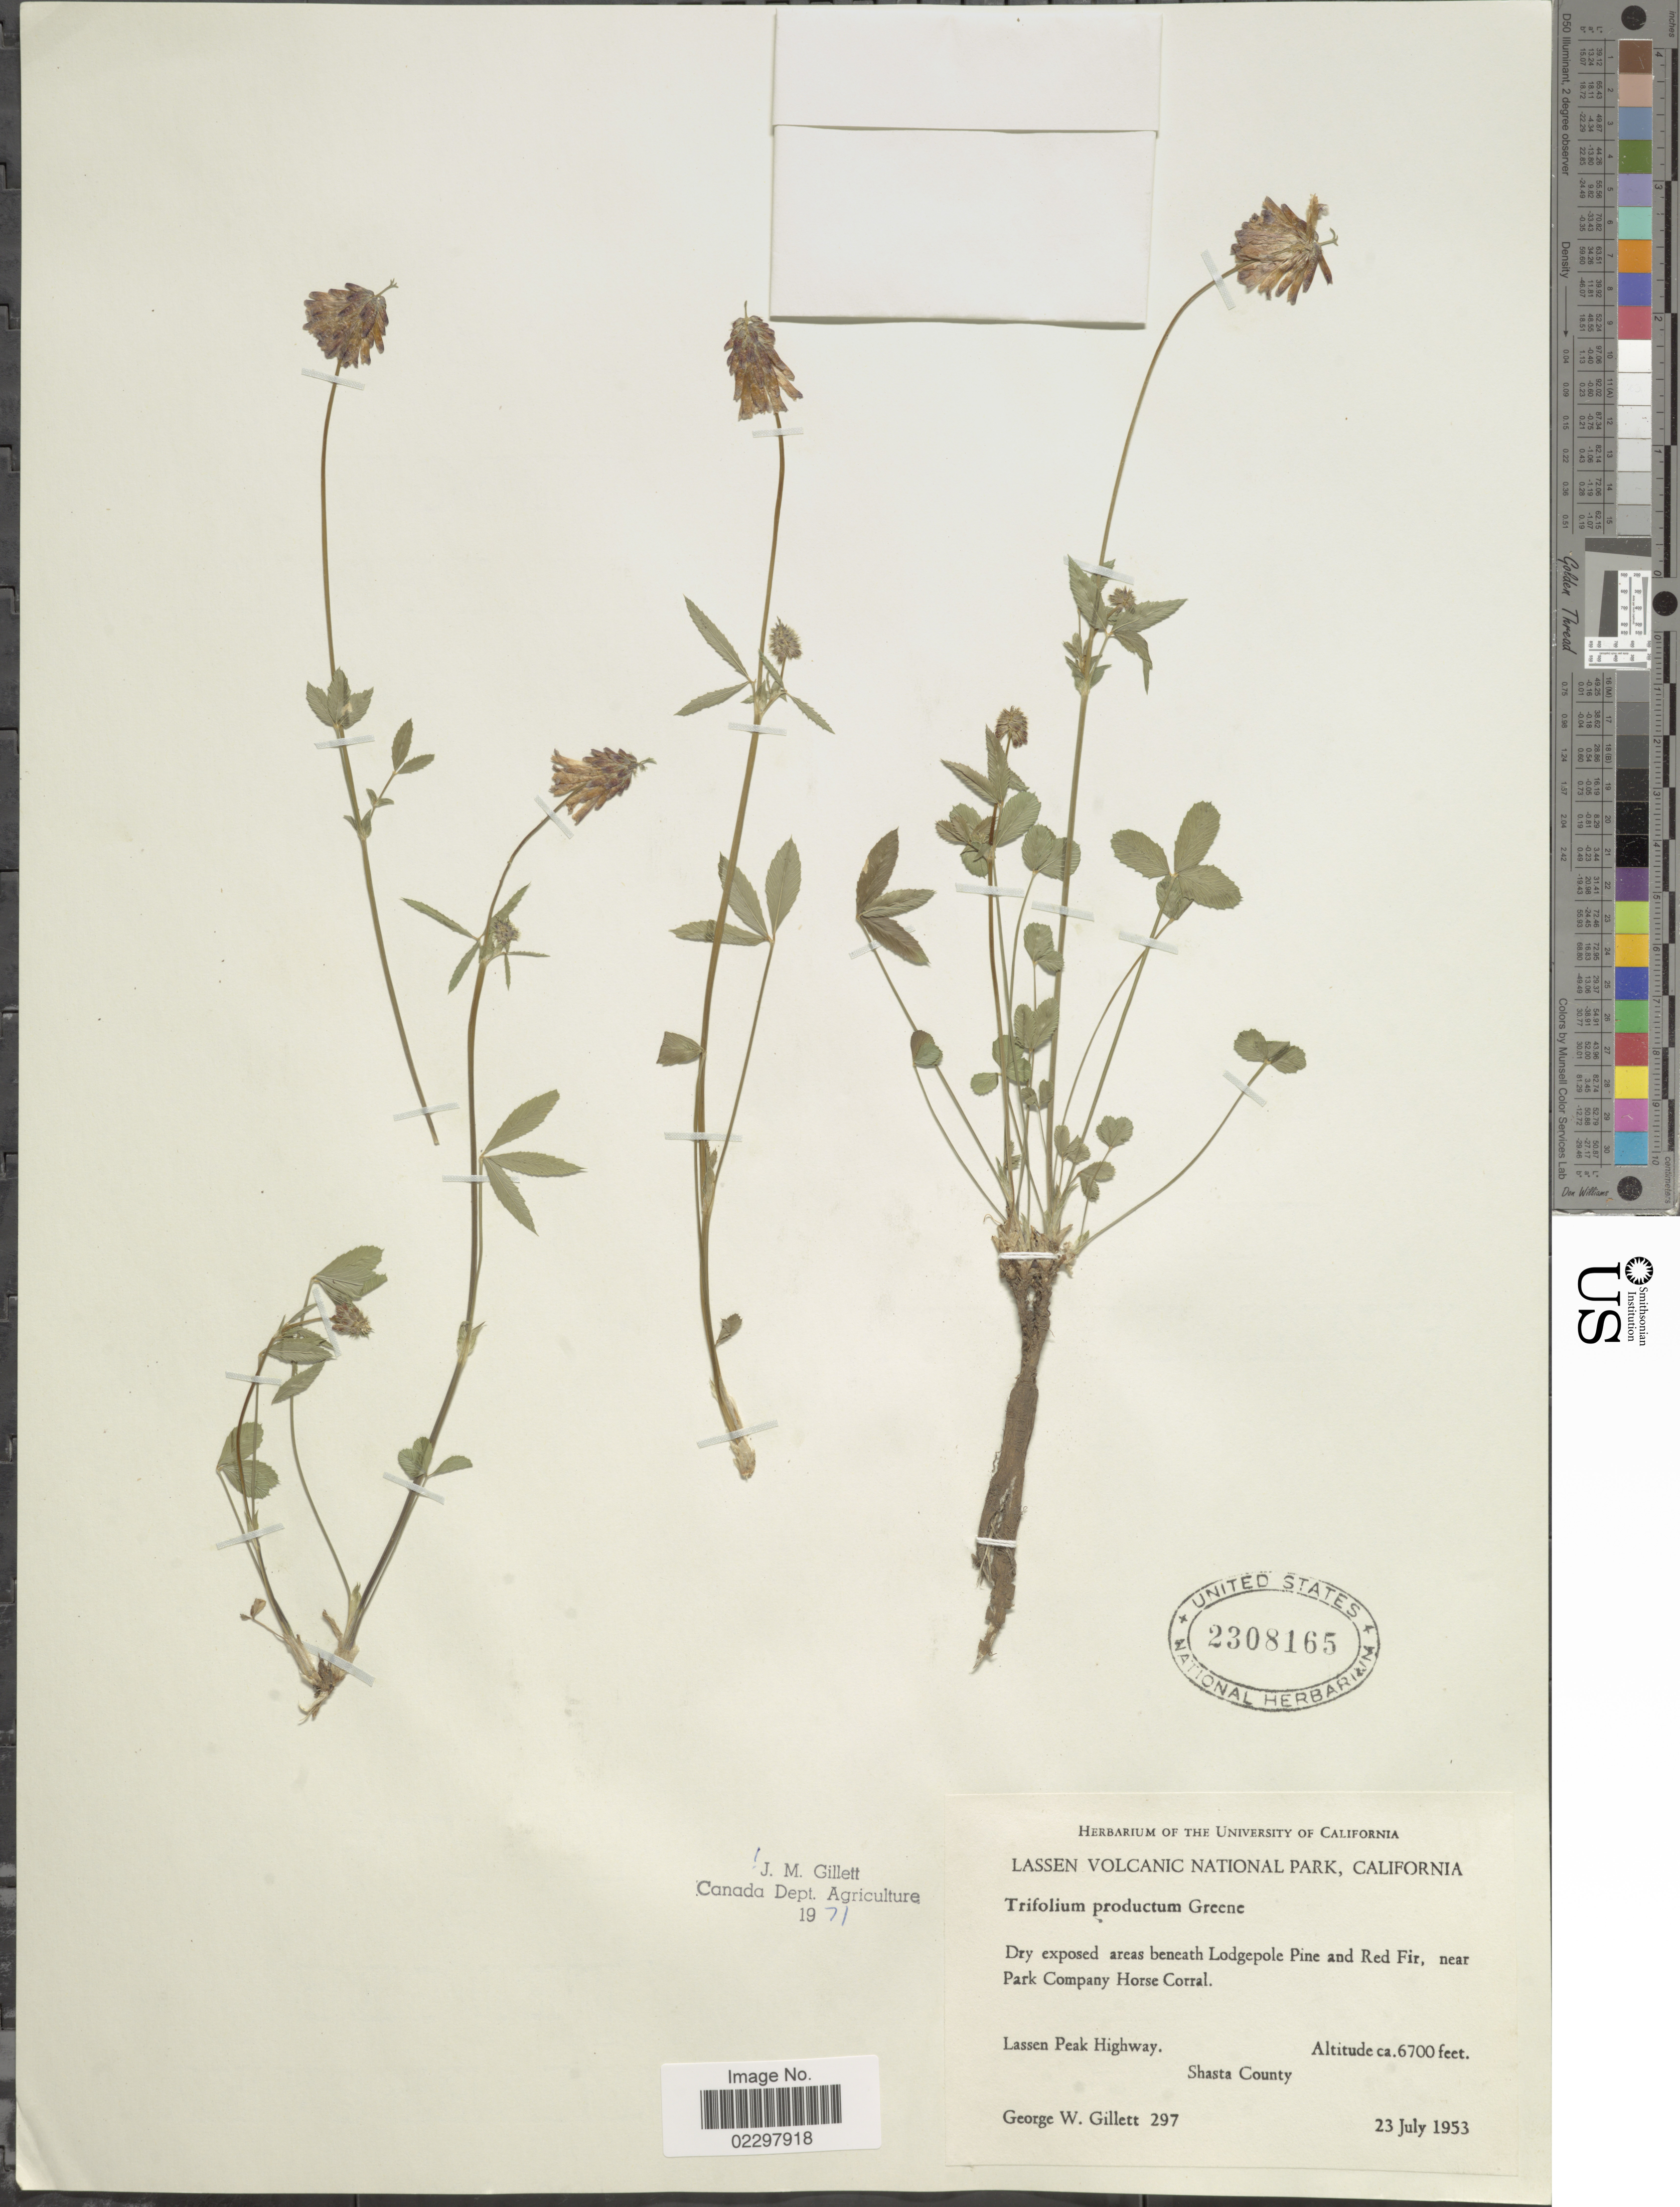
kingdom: Plantae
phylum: Tracheophyta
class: Magnoliopsida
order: Fabales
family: Fabaceae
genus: Trifolium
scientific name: Trifolium productum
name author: Greene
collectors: G. Gillett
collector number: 297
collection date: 1953-07-23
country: United States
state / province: California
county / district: Shasta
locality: Dry exposed areas beneath Lodgepole Pine and Red Fir, near Park Company Horse Corral, Lassen Peak Highway, Shasta County.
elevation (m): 2042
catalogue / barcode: US 2308165